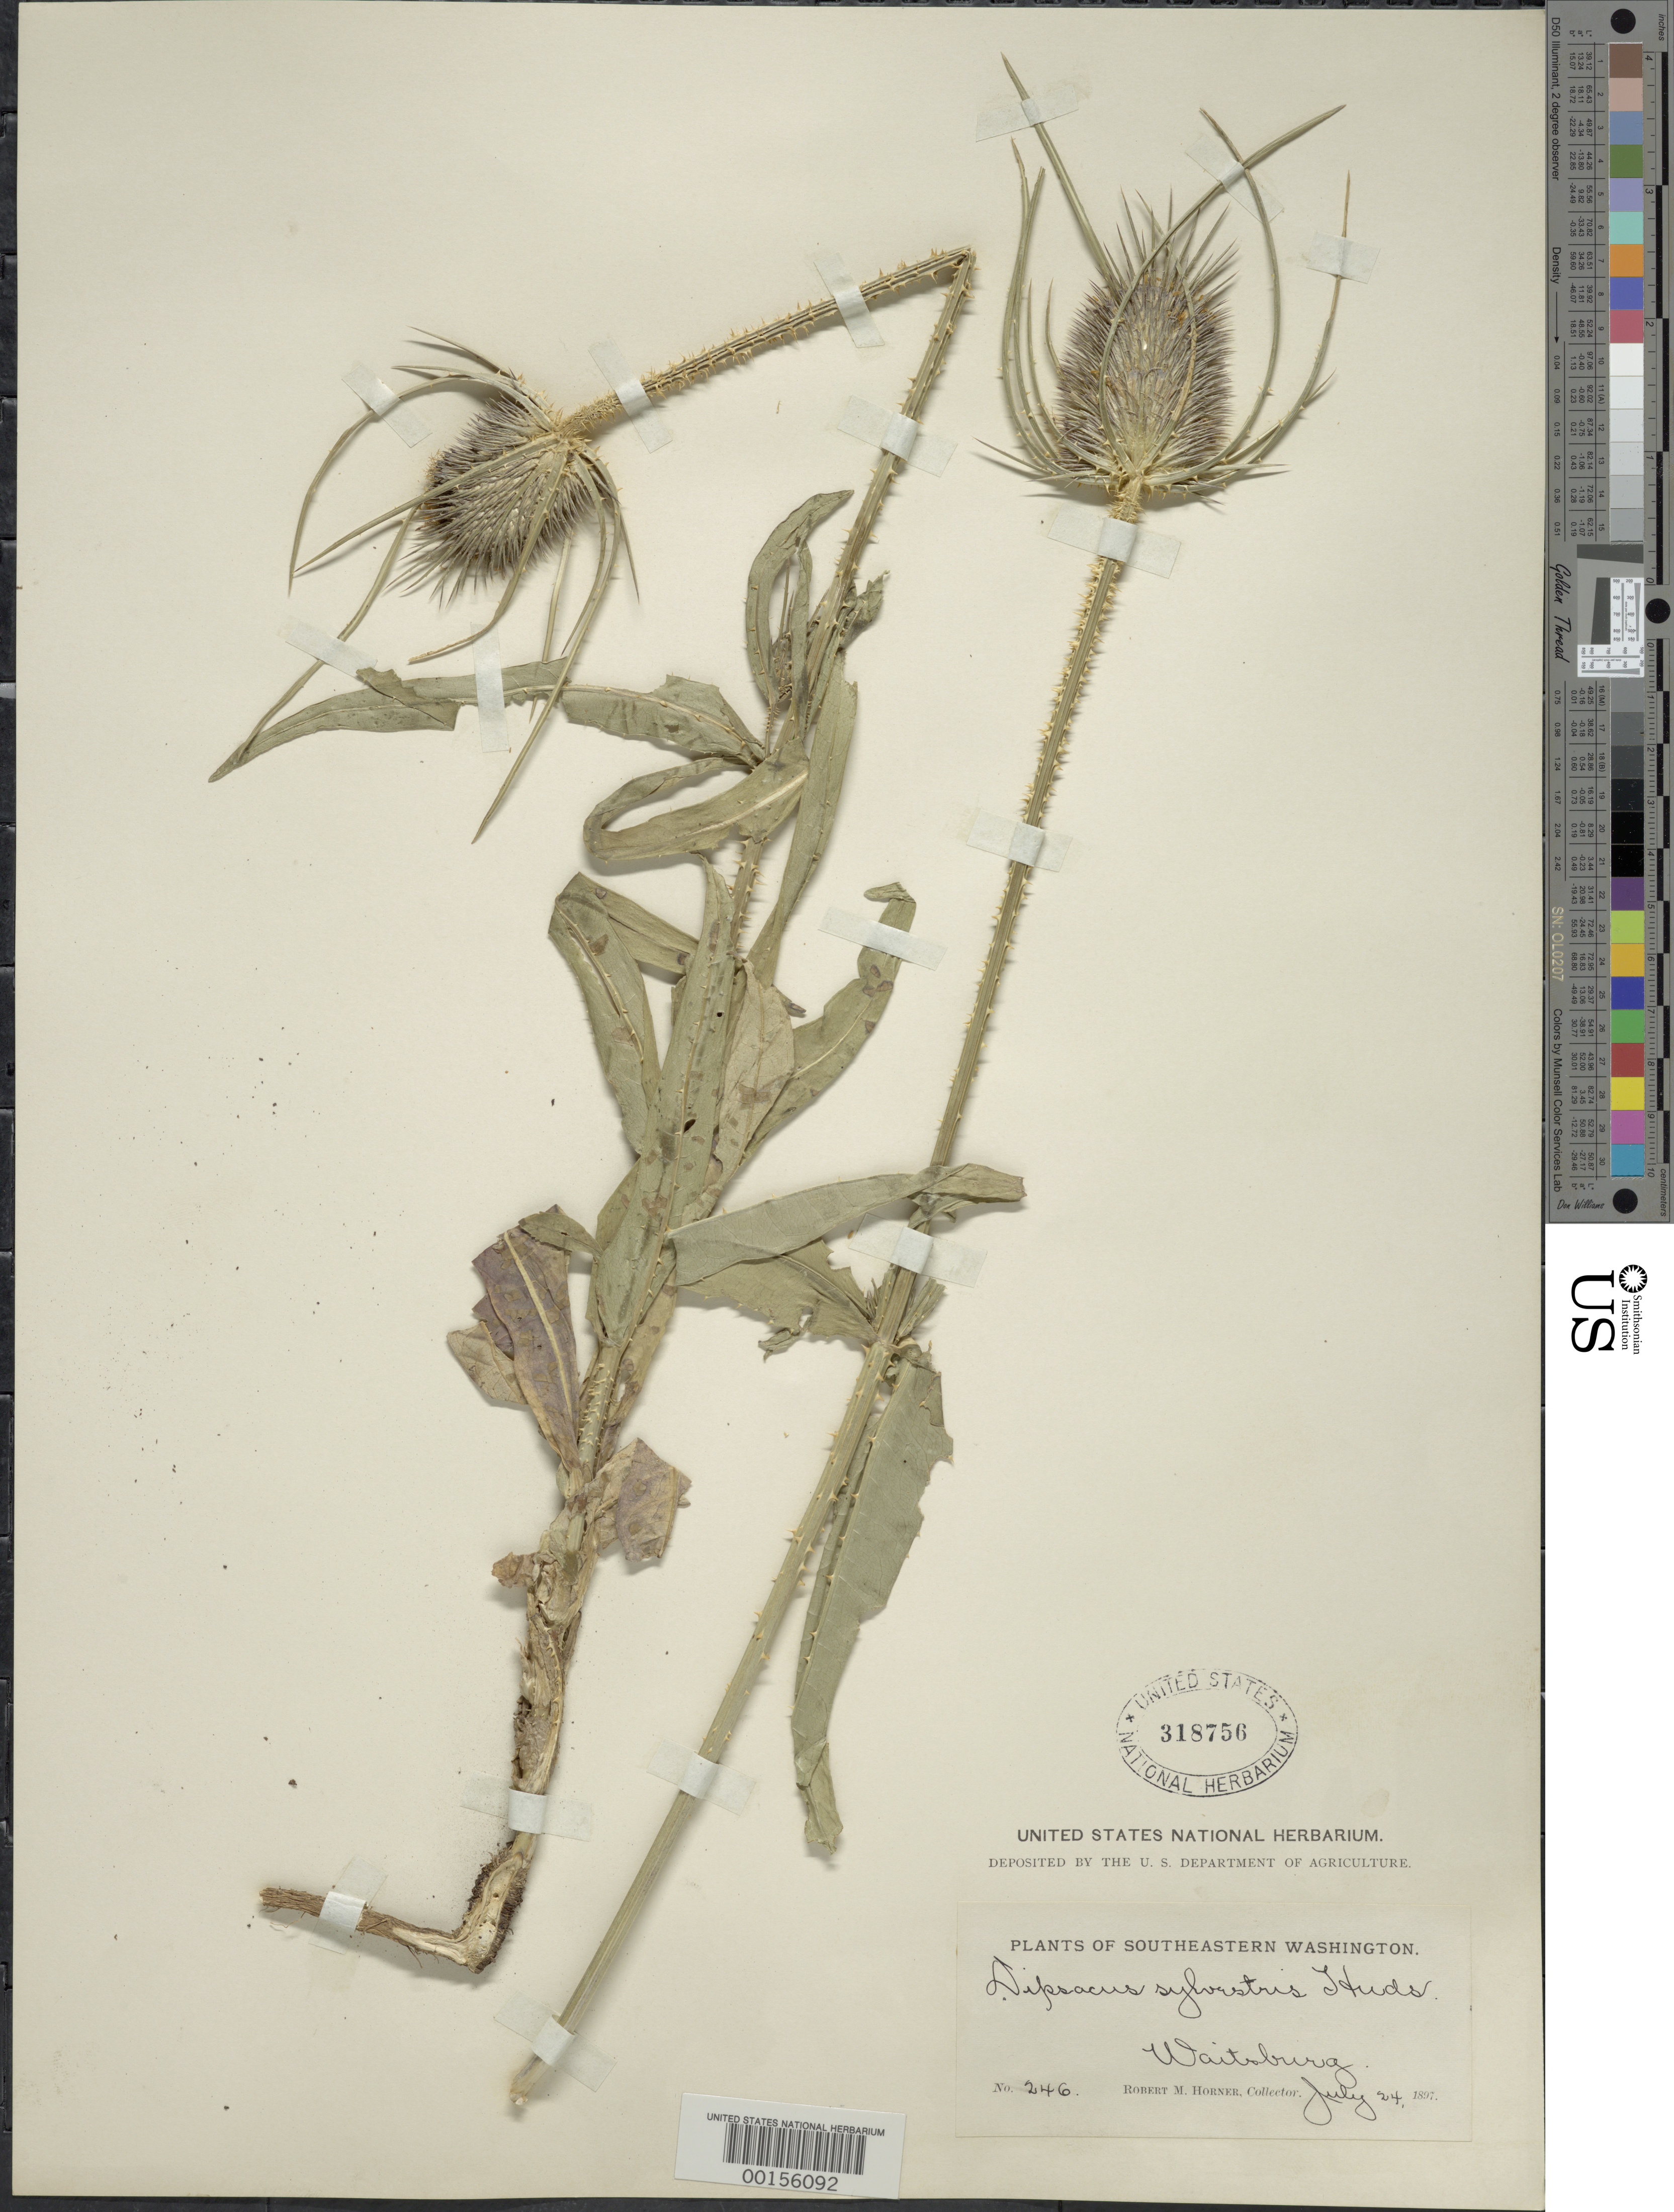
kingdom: Plantae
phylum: Tracheophyta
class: Magnoliopsida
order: Dipsacales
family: Caprifoliaceae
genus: Dipsacus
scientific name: Dipsacus sylvestris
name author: Huds.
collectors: R. Horner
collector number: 246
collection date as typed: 24 Jul 1897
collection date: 1897-07-24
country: United States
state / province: Washington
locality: Waitsburg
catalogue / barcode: US 318756